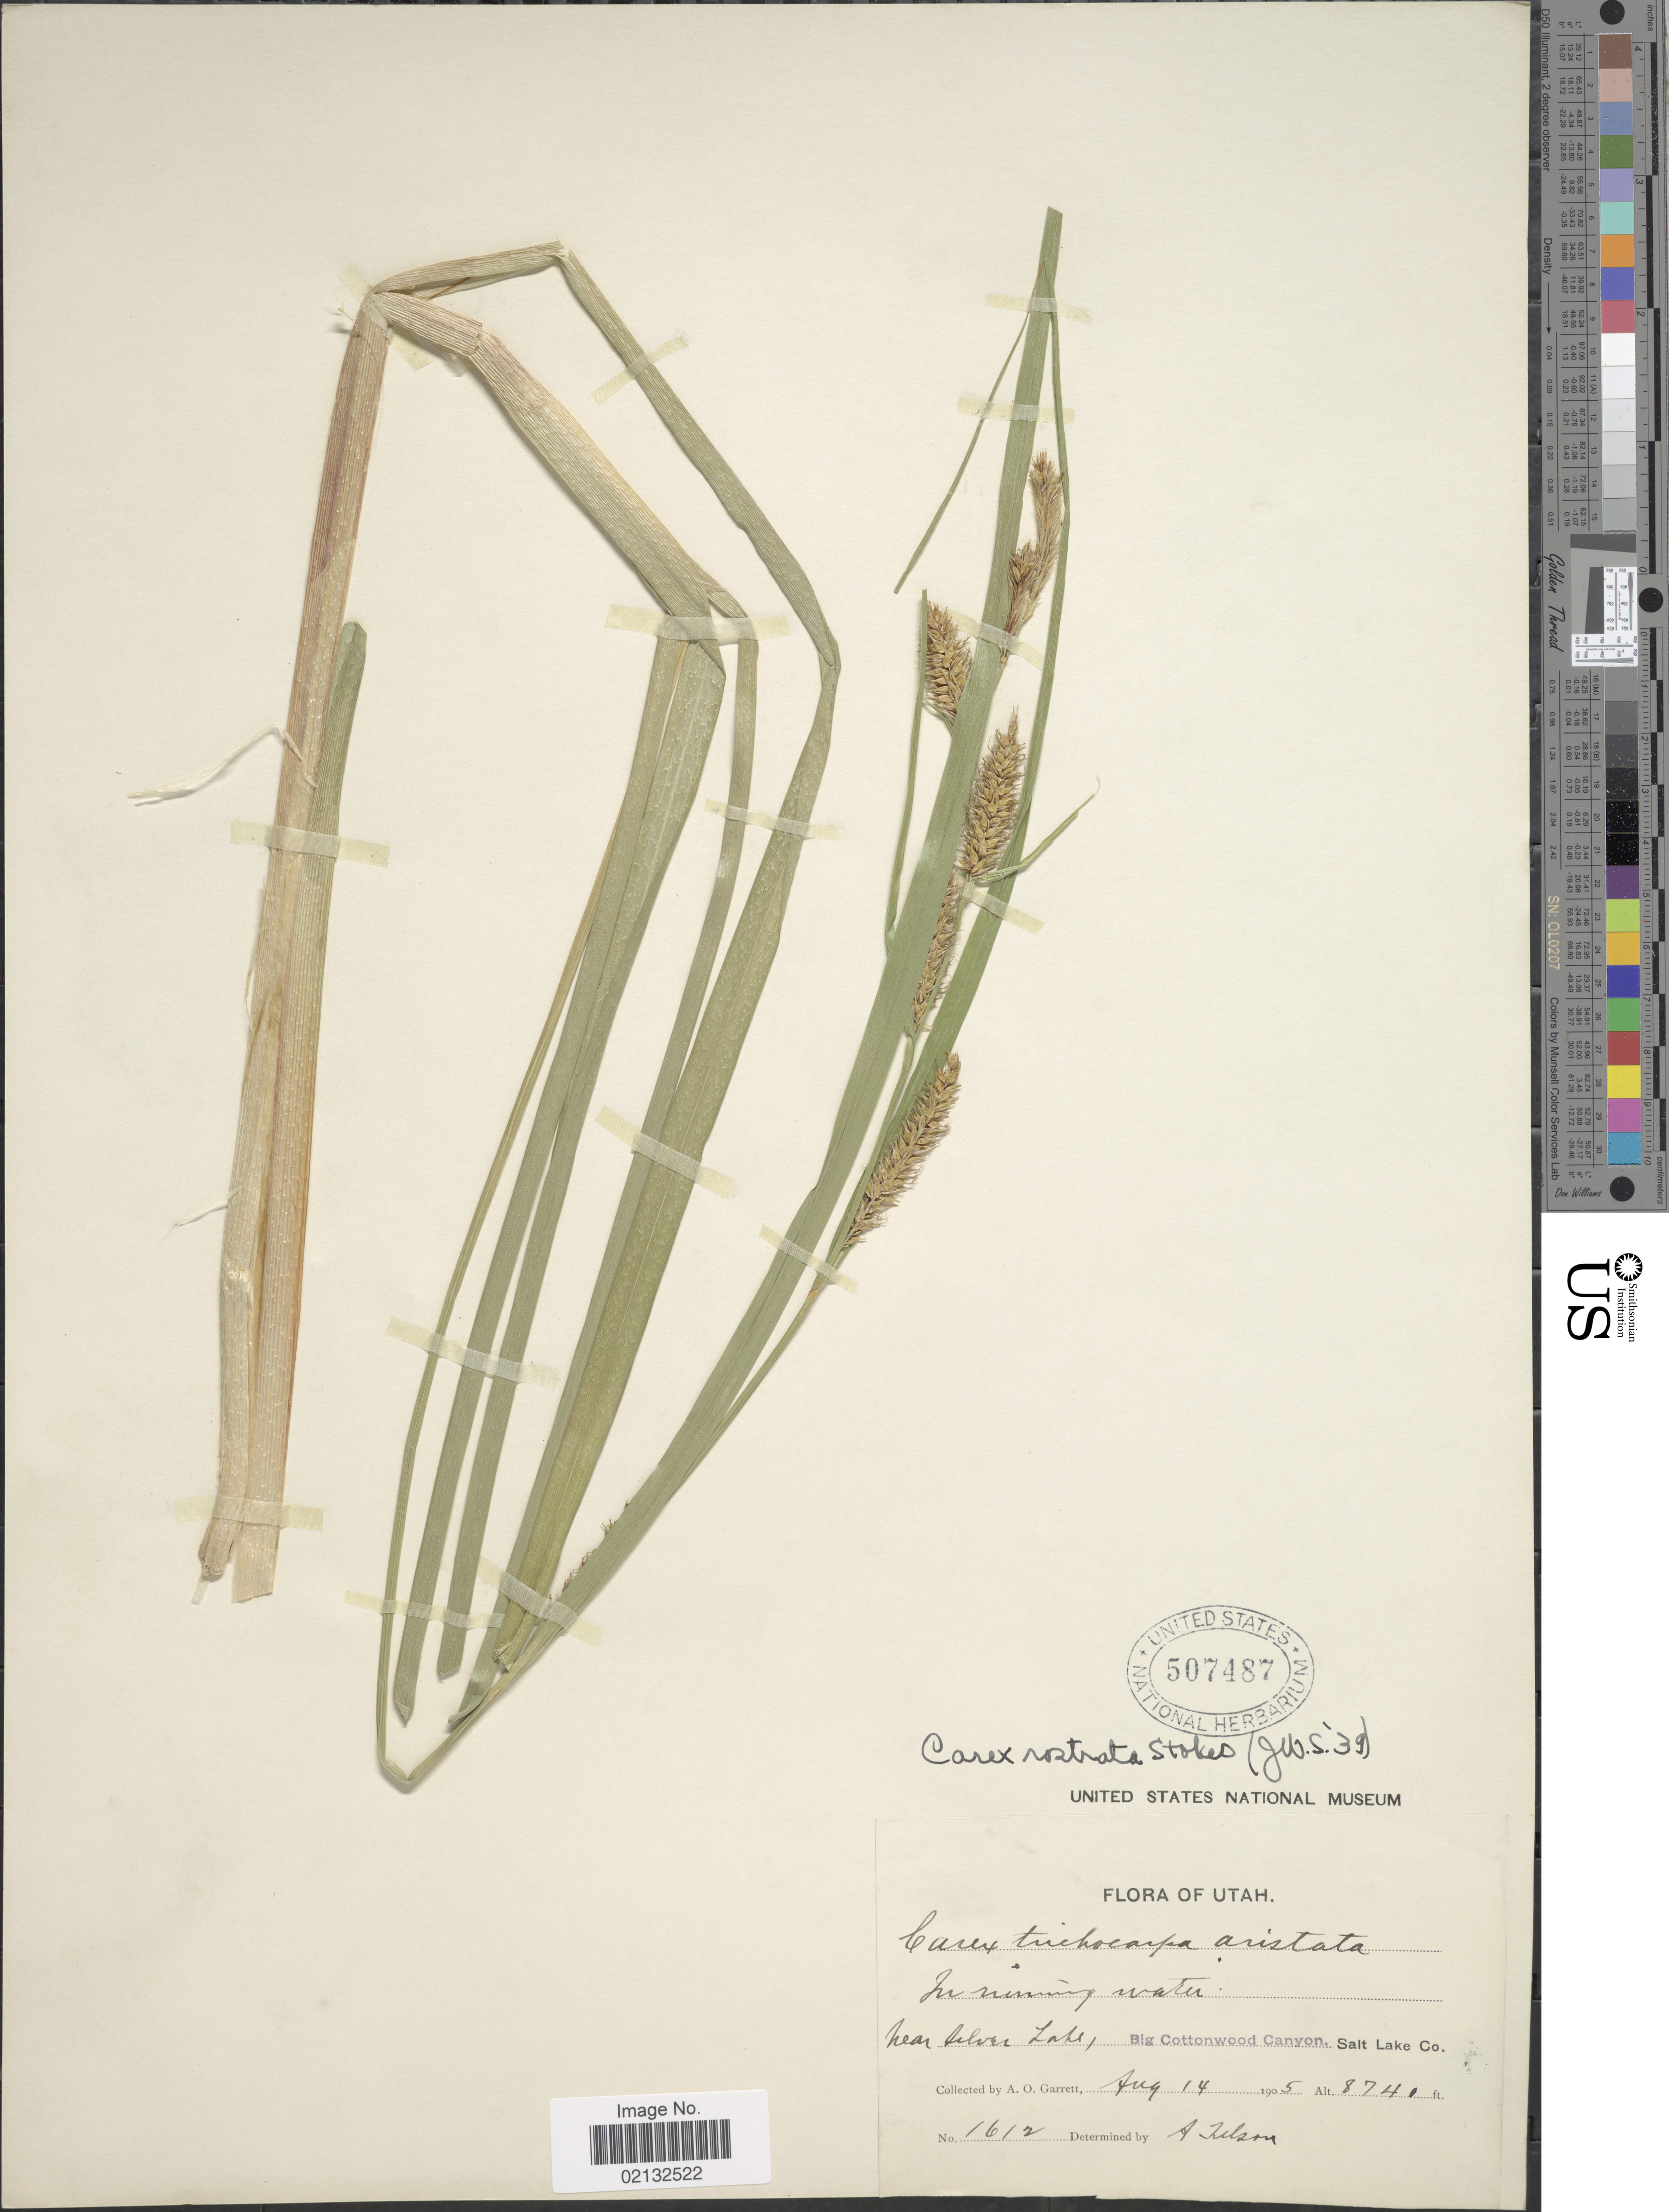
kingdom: Plantae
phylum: Tracheophyta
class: Liliopsida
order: Poales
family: Cyperaceae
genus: Carex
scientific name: Carex rostrata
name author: Stokes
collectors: A. Nelson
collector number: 1612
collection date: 1905-08-14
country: United States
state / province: Utah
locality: Near Silver Lake, Big Cottonwood Canyon, Salt Lake Co.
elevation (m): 2664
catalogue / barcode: US 507487